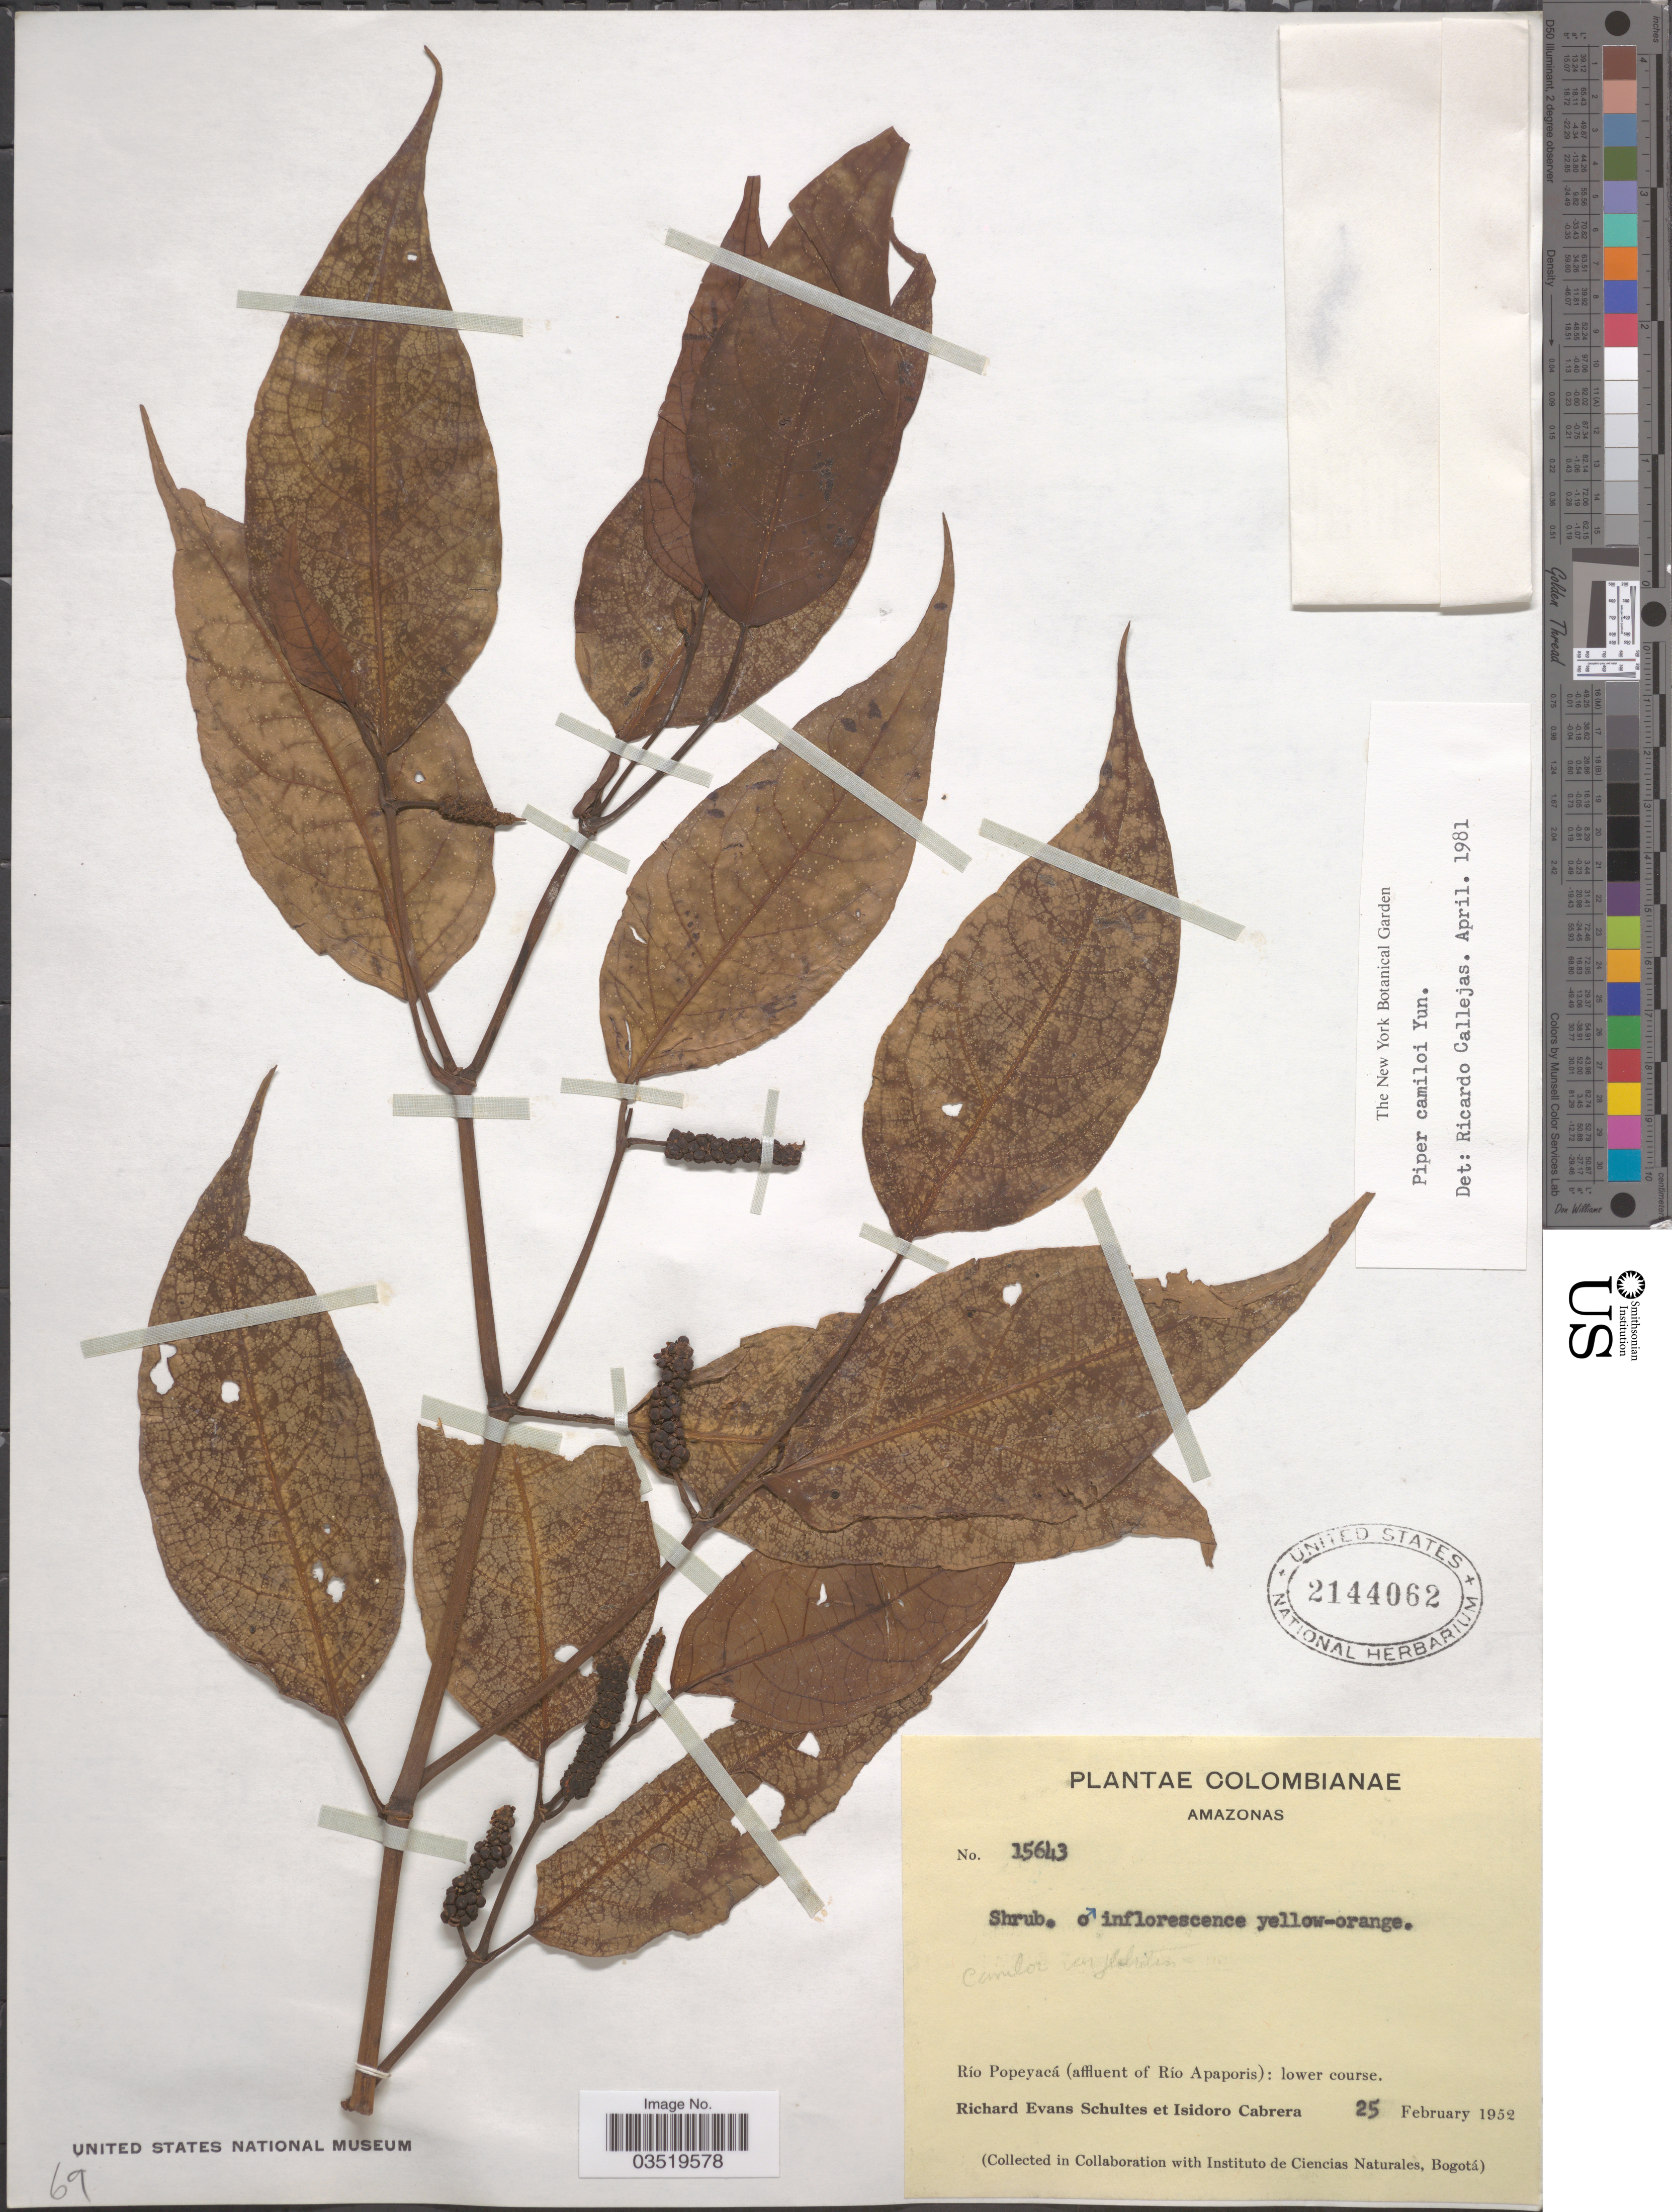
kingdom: Plantae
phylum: Tracheophyta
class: Magnoliopsida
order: Piperales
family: Piperaceae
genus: Piper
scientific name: Piper camiloi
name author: Yunck.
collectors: R. E. Schultes & I. Cabrera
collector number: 15643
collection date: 1952-02-25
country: Colombia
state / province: Amazônas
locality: Río Popeyacá (affluent of Río Apaporis).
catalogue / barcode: US 2144062